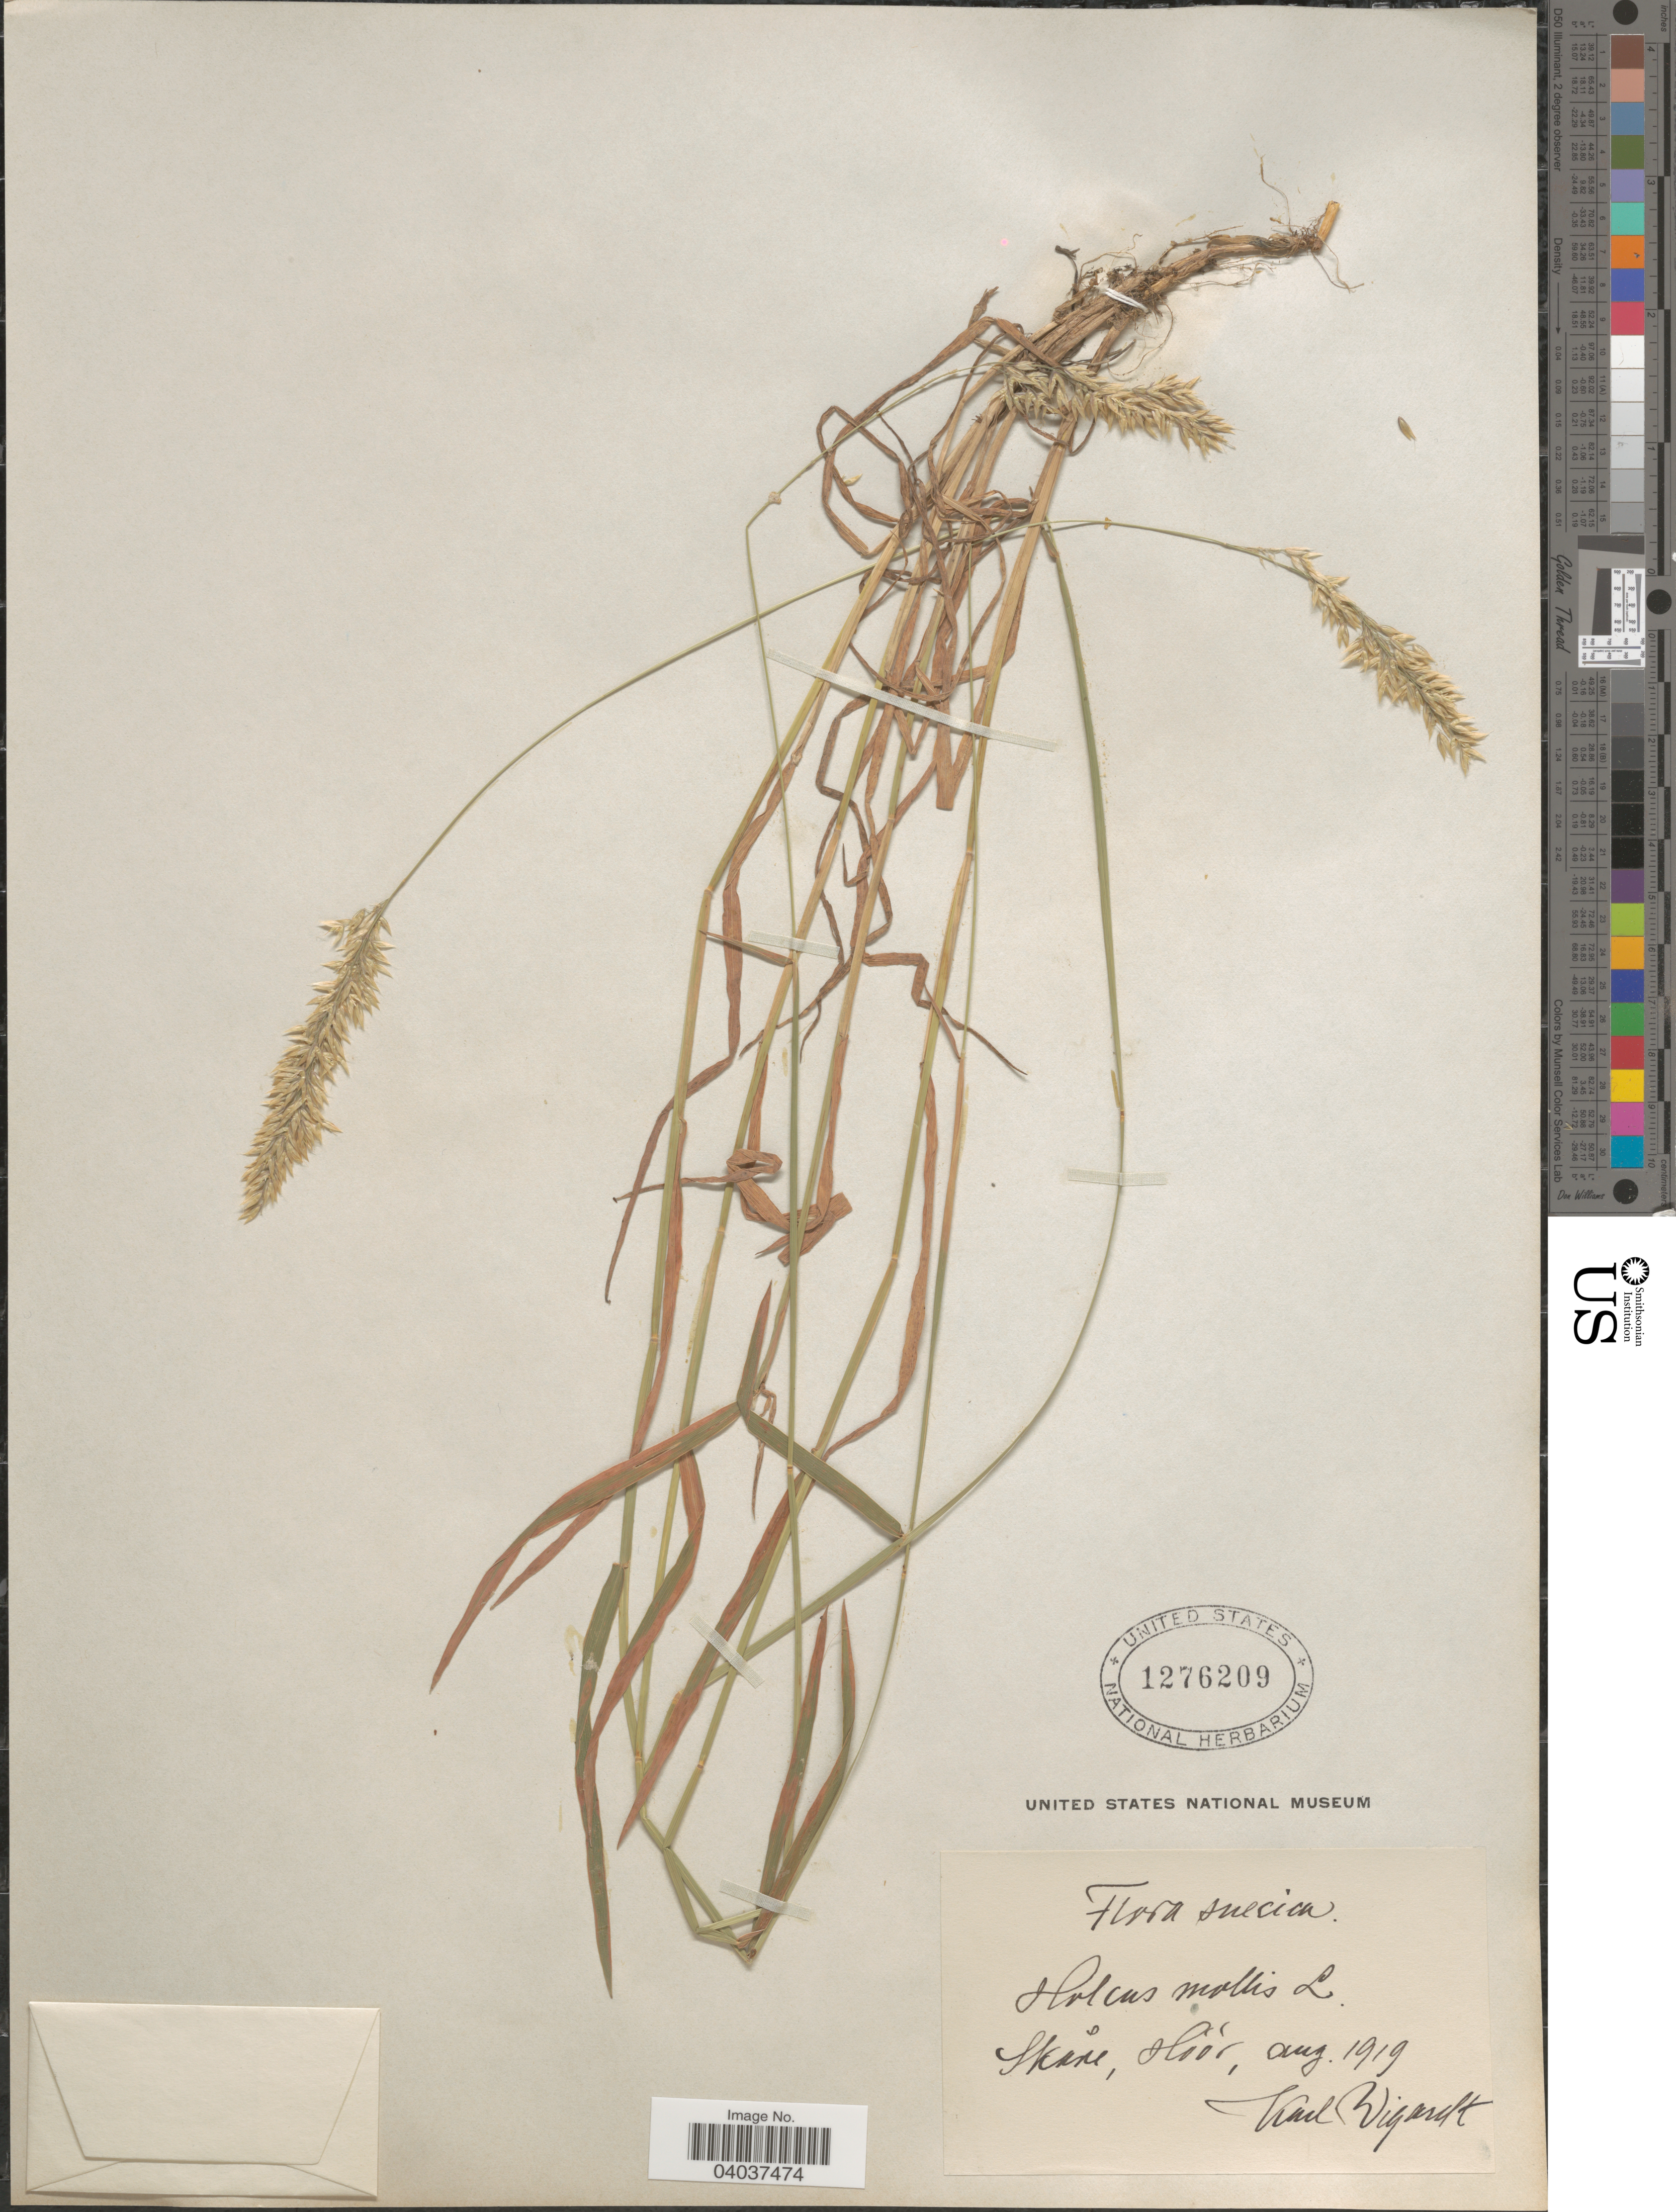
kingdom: Plantae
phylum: Tracheophyta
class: Liliopsida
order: Poales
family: Poaceae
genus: Holcus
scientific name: Holcus mollis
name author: L.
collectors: K. Wigardt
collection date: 1919-08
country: Sweden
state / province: Skåne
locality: Suecica. Skåne, Hoör.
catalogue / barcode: US 1276209